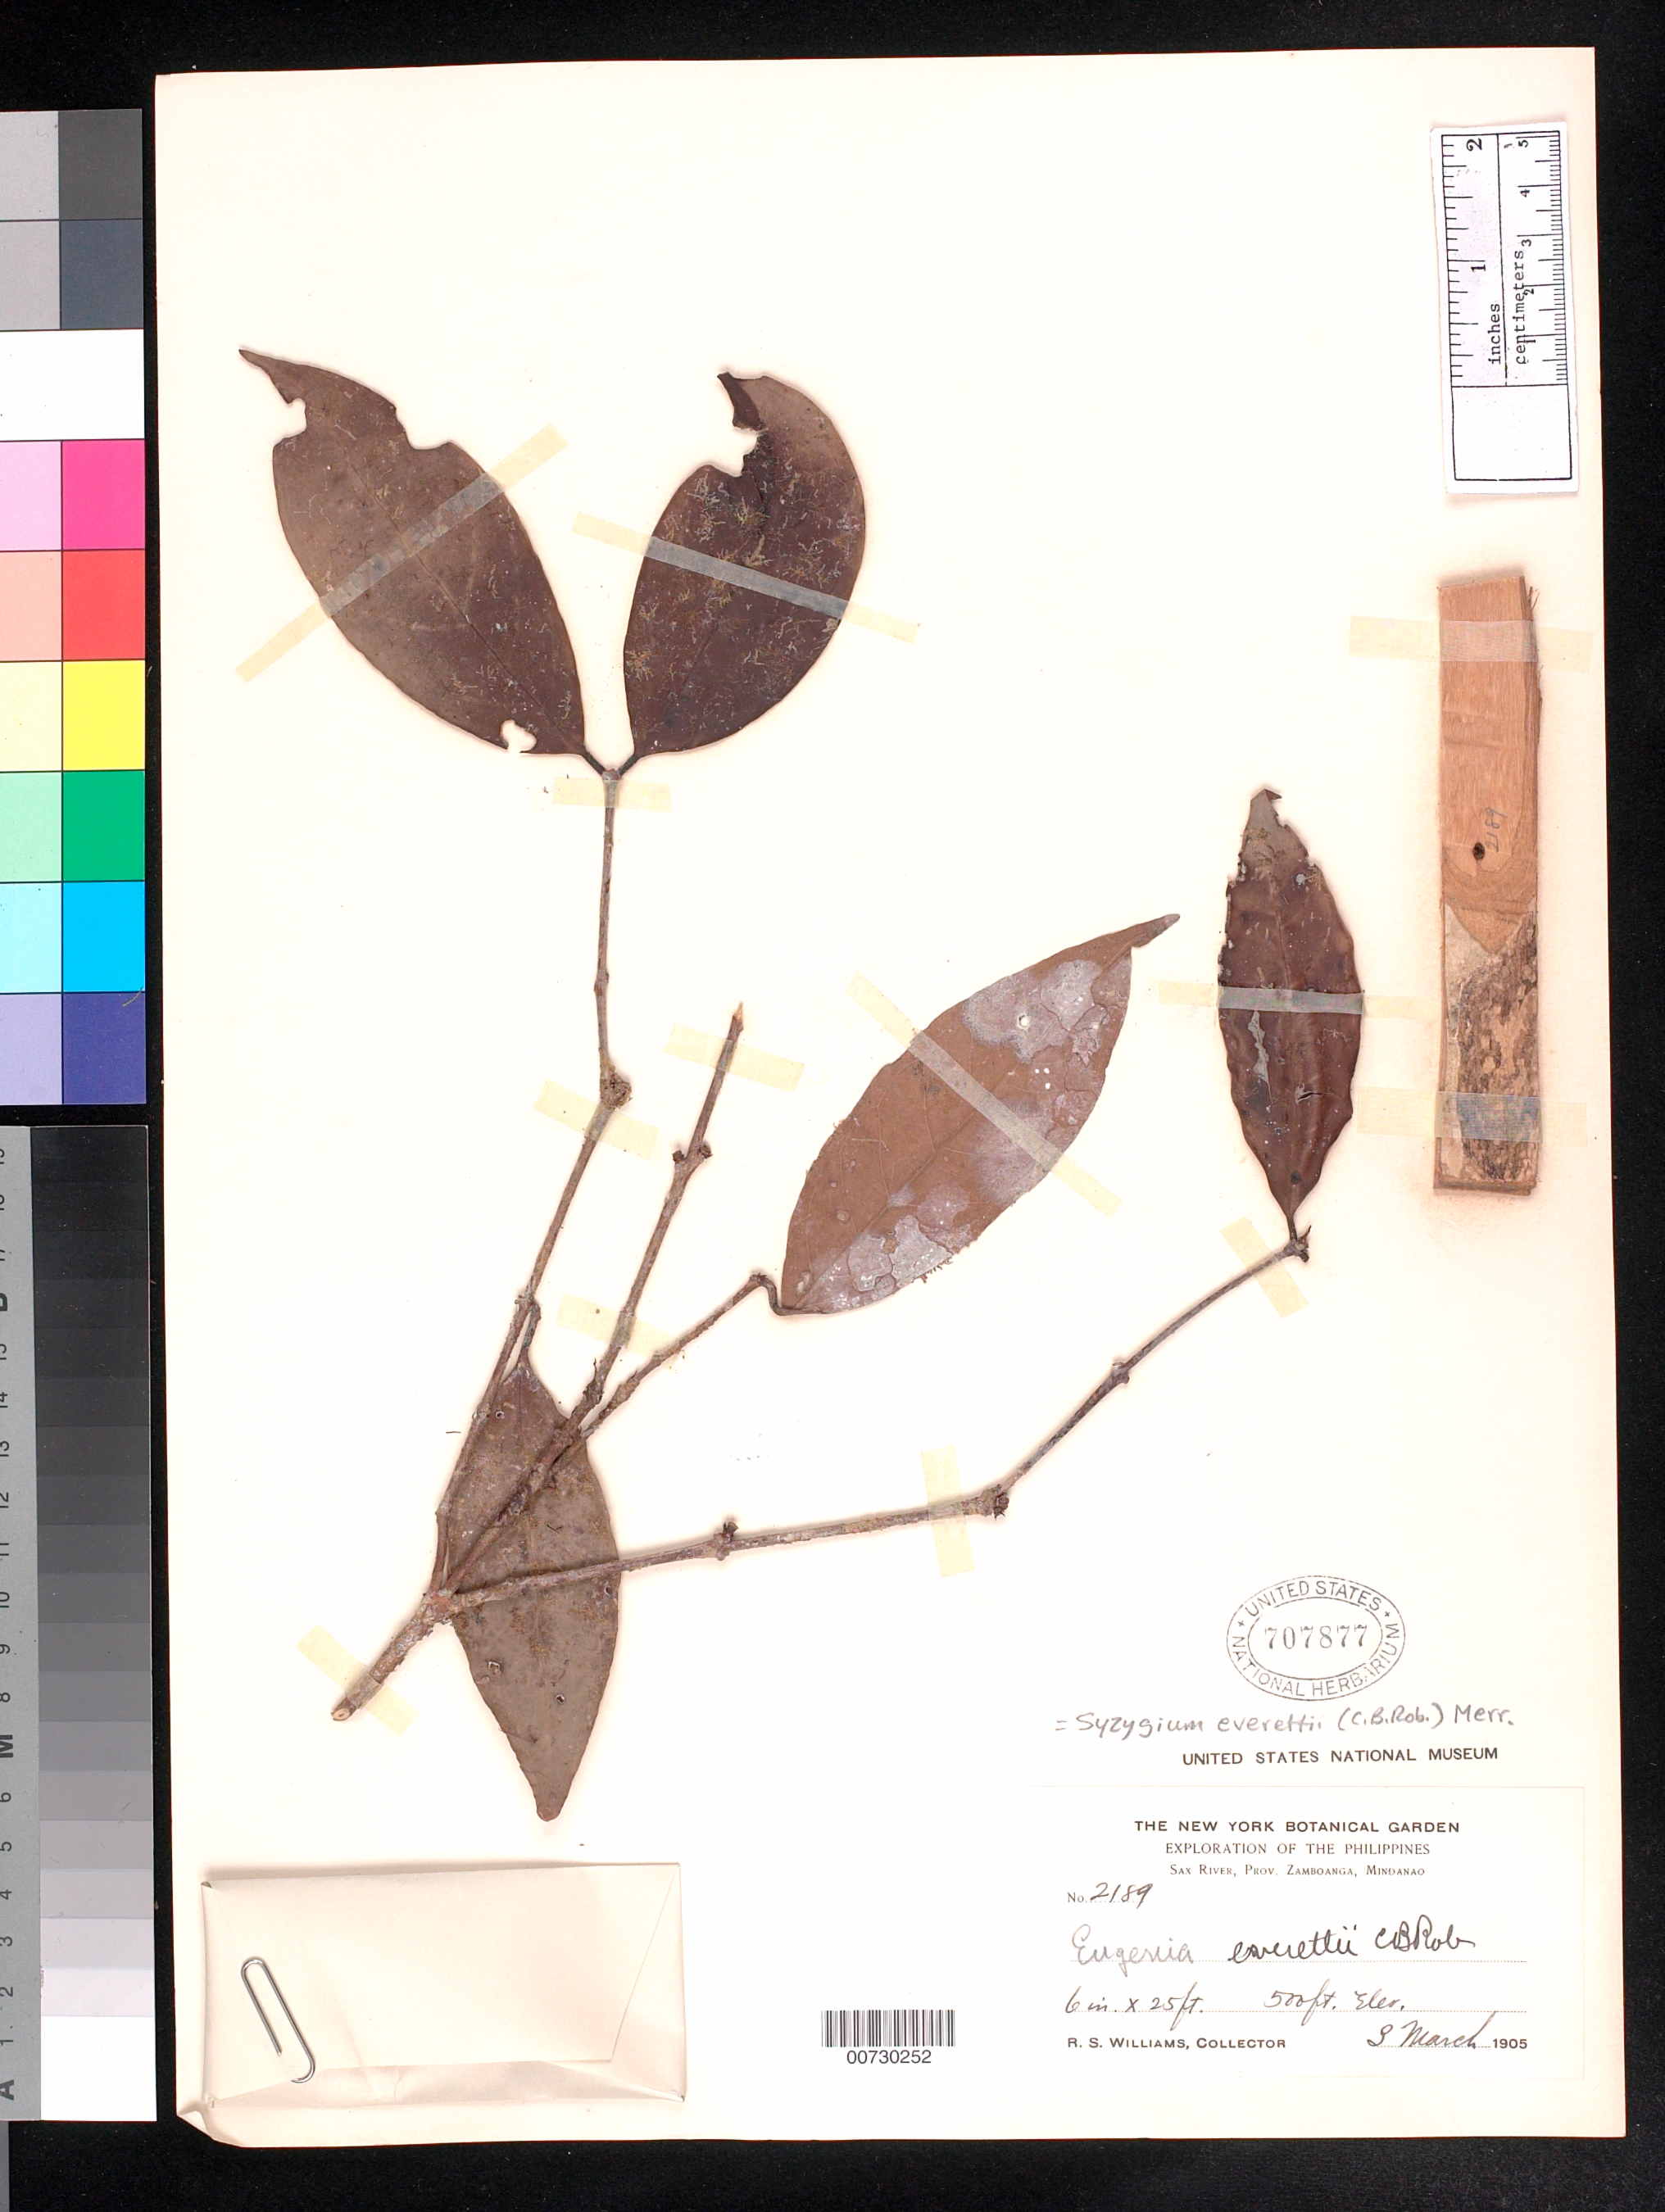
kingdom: Plantae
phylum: Tracheophyta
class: Magnoliopsida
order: Myrtales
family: Myrtaceae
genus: Syzygium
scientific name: Syzygium everettii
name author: (C.B. Rob.) Merr.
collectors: R. S. Williams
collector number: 2189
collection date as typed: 03 Mar 1905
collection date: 1905-03-03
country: Philippines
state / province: Zamboanga Peninsula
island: Mindanao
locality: Sax River.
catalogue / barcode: US 707877